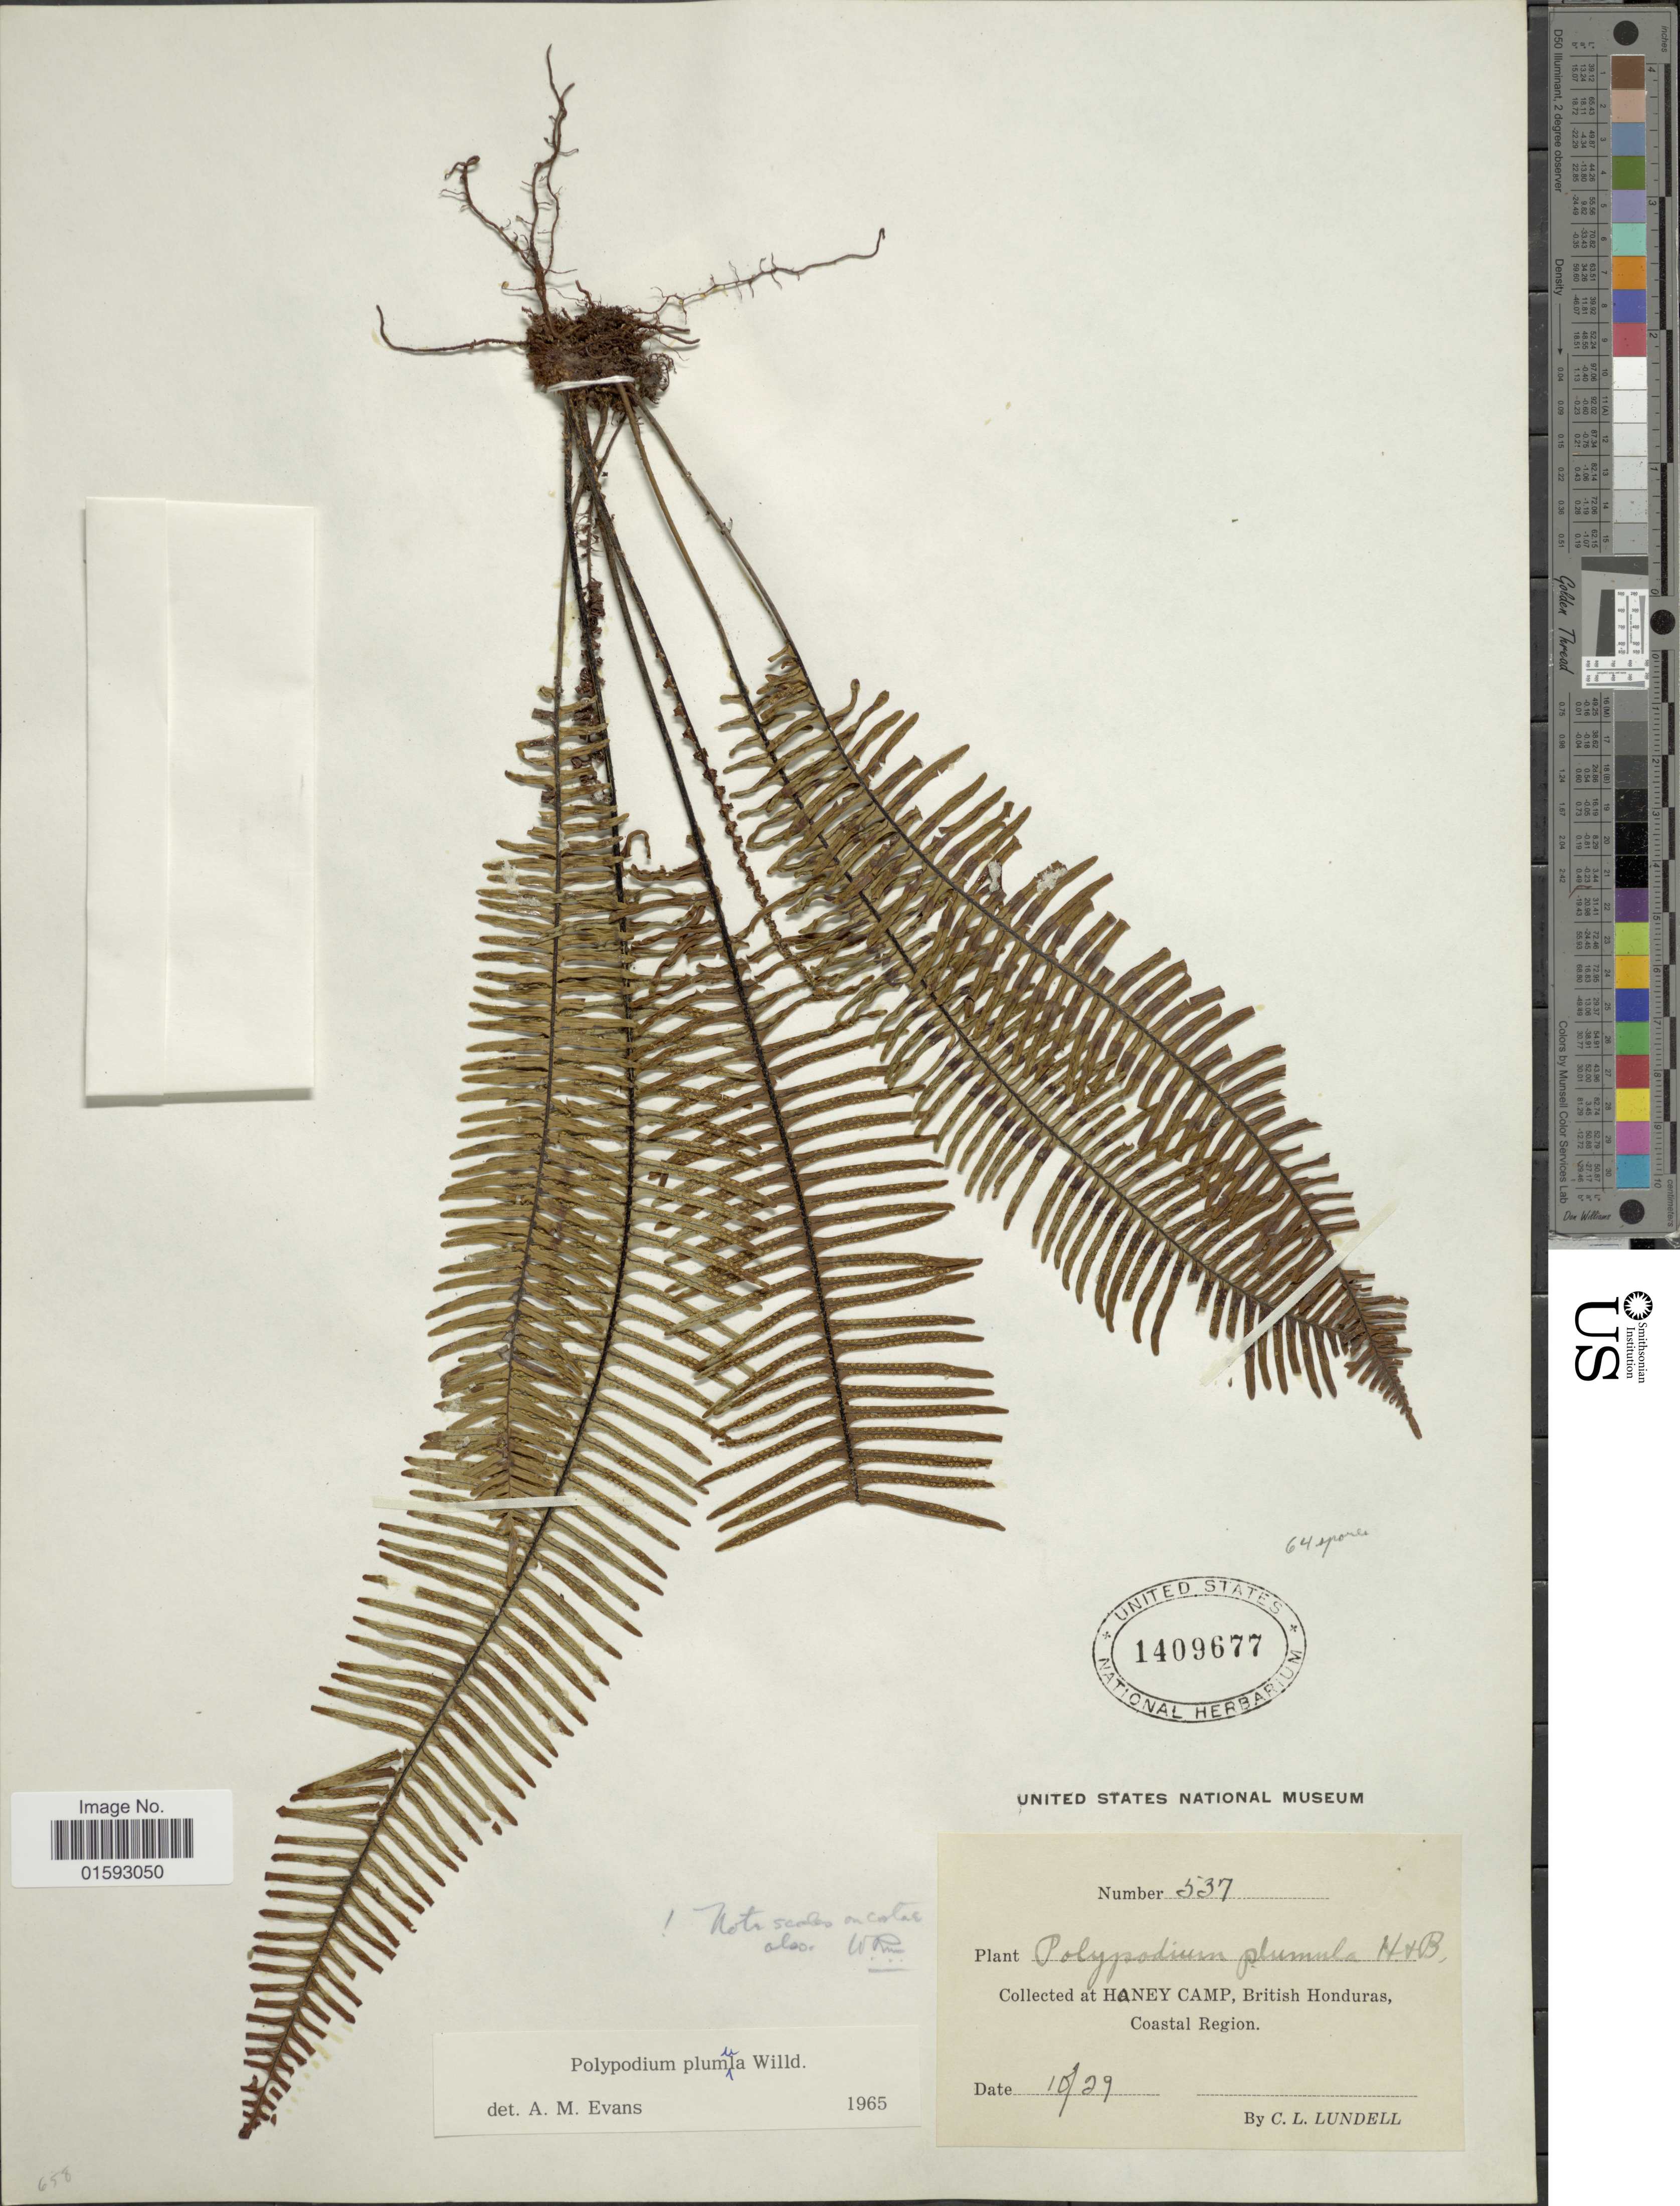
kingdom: Plantae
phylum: Tracheophyta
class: Polypodiopsida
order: Polypodiales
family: Polypodiaceae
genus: Pecluma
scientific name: Pecluma plumula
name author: (Humb. & Bonpl. ex Willd.) M.G. Price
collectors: C. L. Lundell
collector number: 537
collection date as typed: Transcribed d/m/y: /10/29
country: Belize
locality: Collected at Honey Camp,British Honduras, Coastal Region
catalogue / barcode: US 1409677